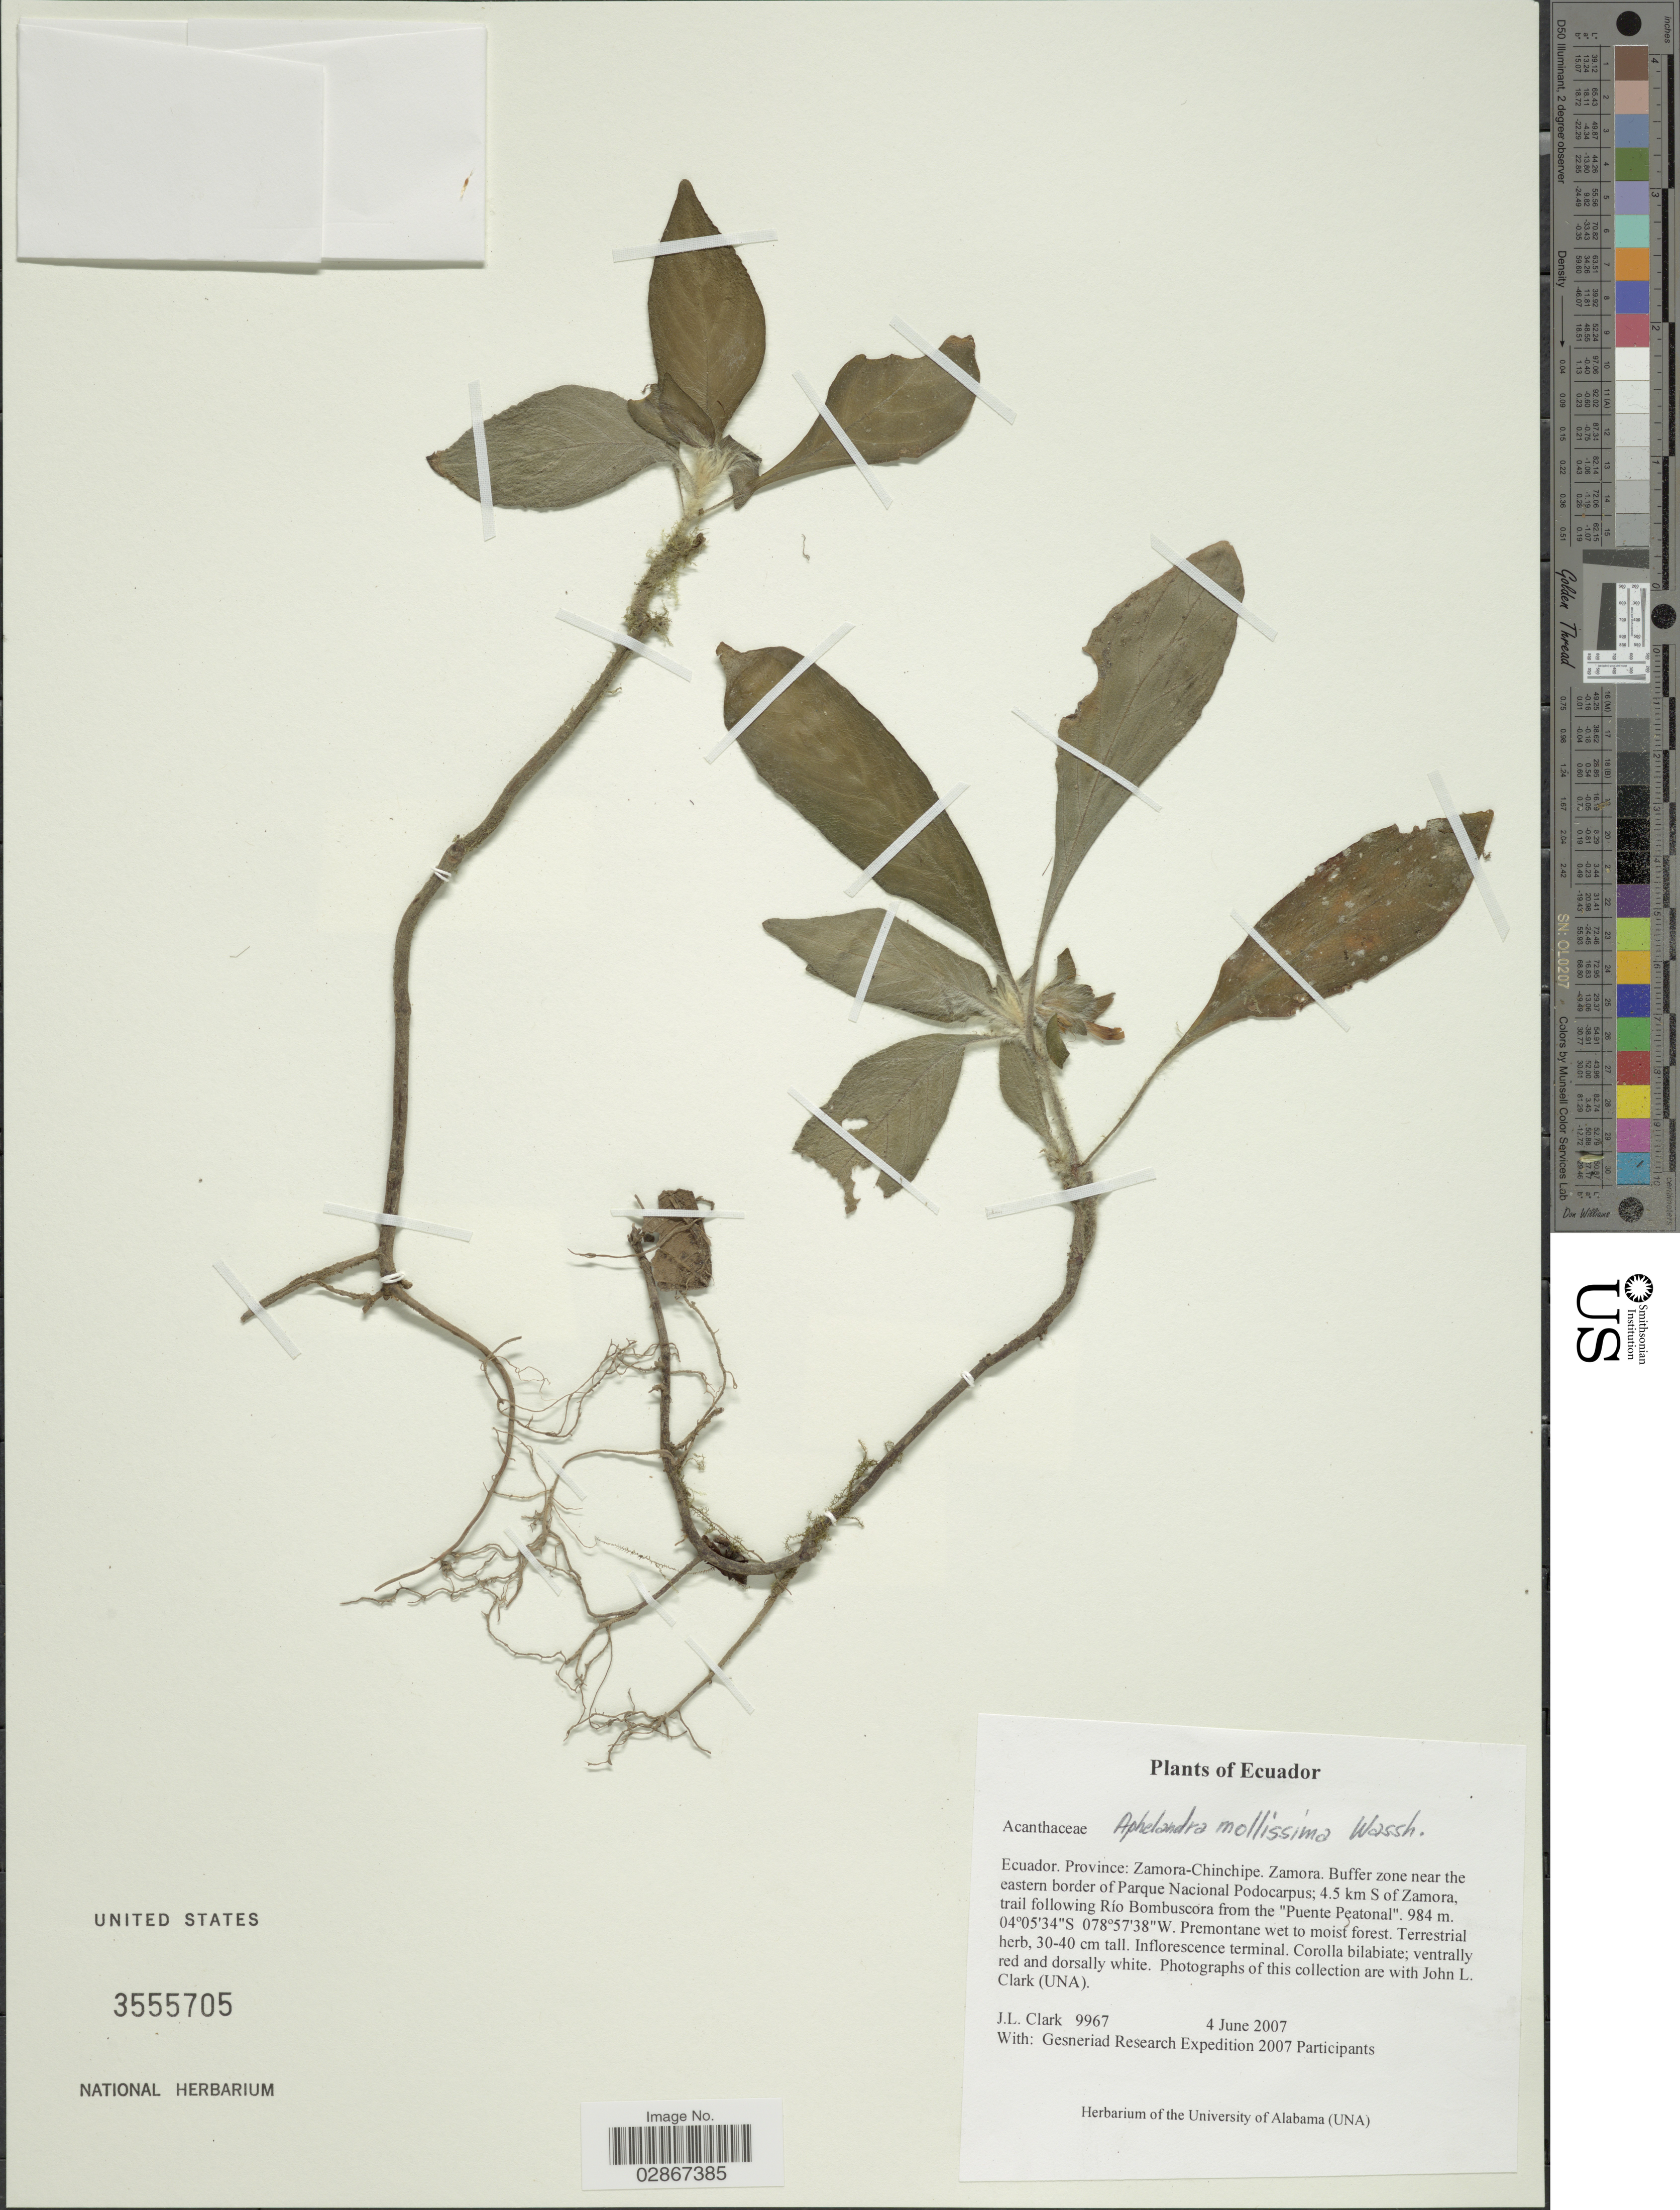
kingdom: Plantae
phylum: Tracheophyta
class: Magnoliopsida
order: Lamiales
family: Acanthaceae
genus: Aphelandra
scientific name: Aphelandra mollissima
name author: Wassh.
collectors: J. L. Clark & Gesneriad Research Expedition 2007 Participants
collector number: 9967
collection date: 2007-06-04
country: Ecuador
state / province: Zamora-Chinchipe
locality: Zamora. Buffer zone near the eastern border of Parque Nacional Podocarpus; 4.5 km S of Zamora, trail following Río Bombuscora from the "Puente Peatonal".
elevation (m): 984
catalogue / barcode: US 3555705